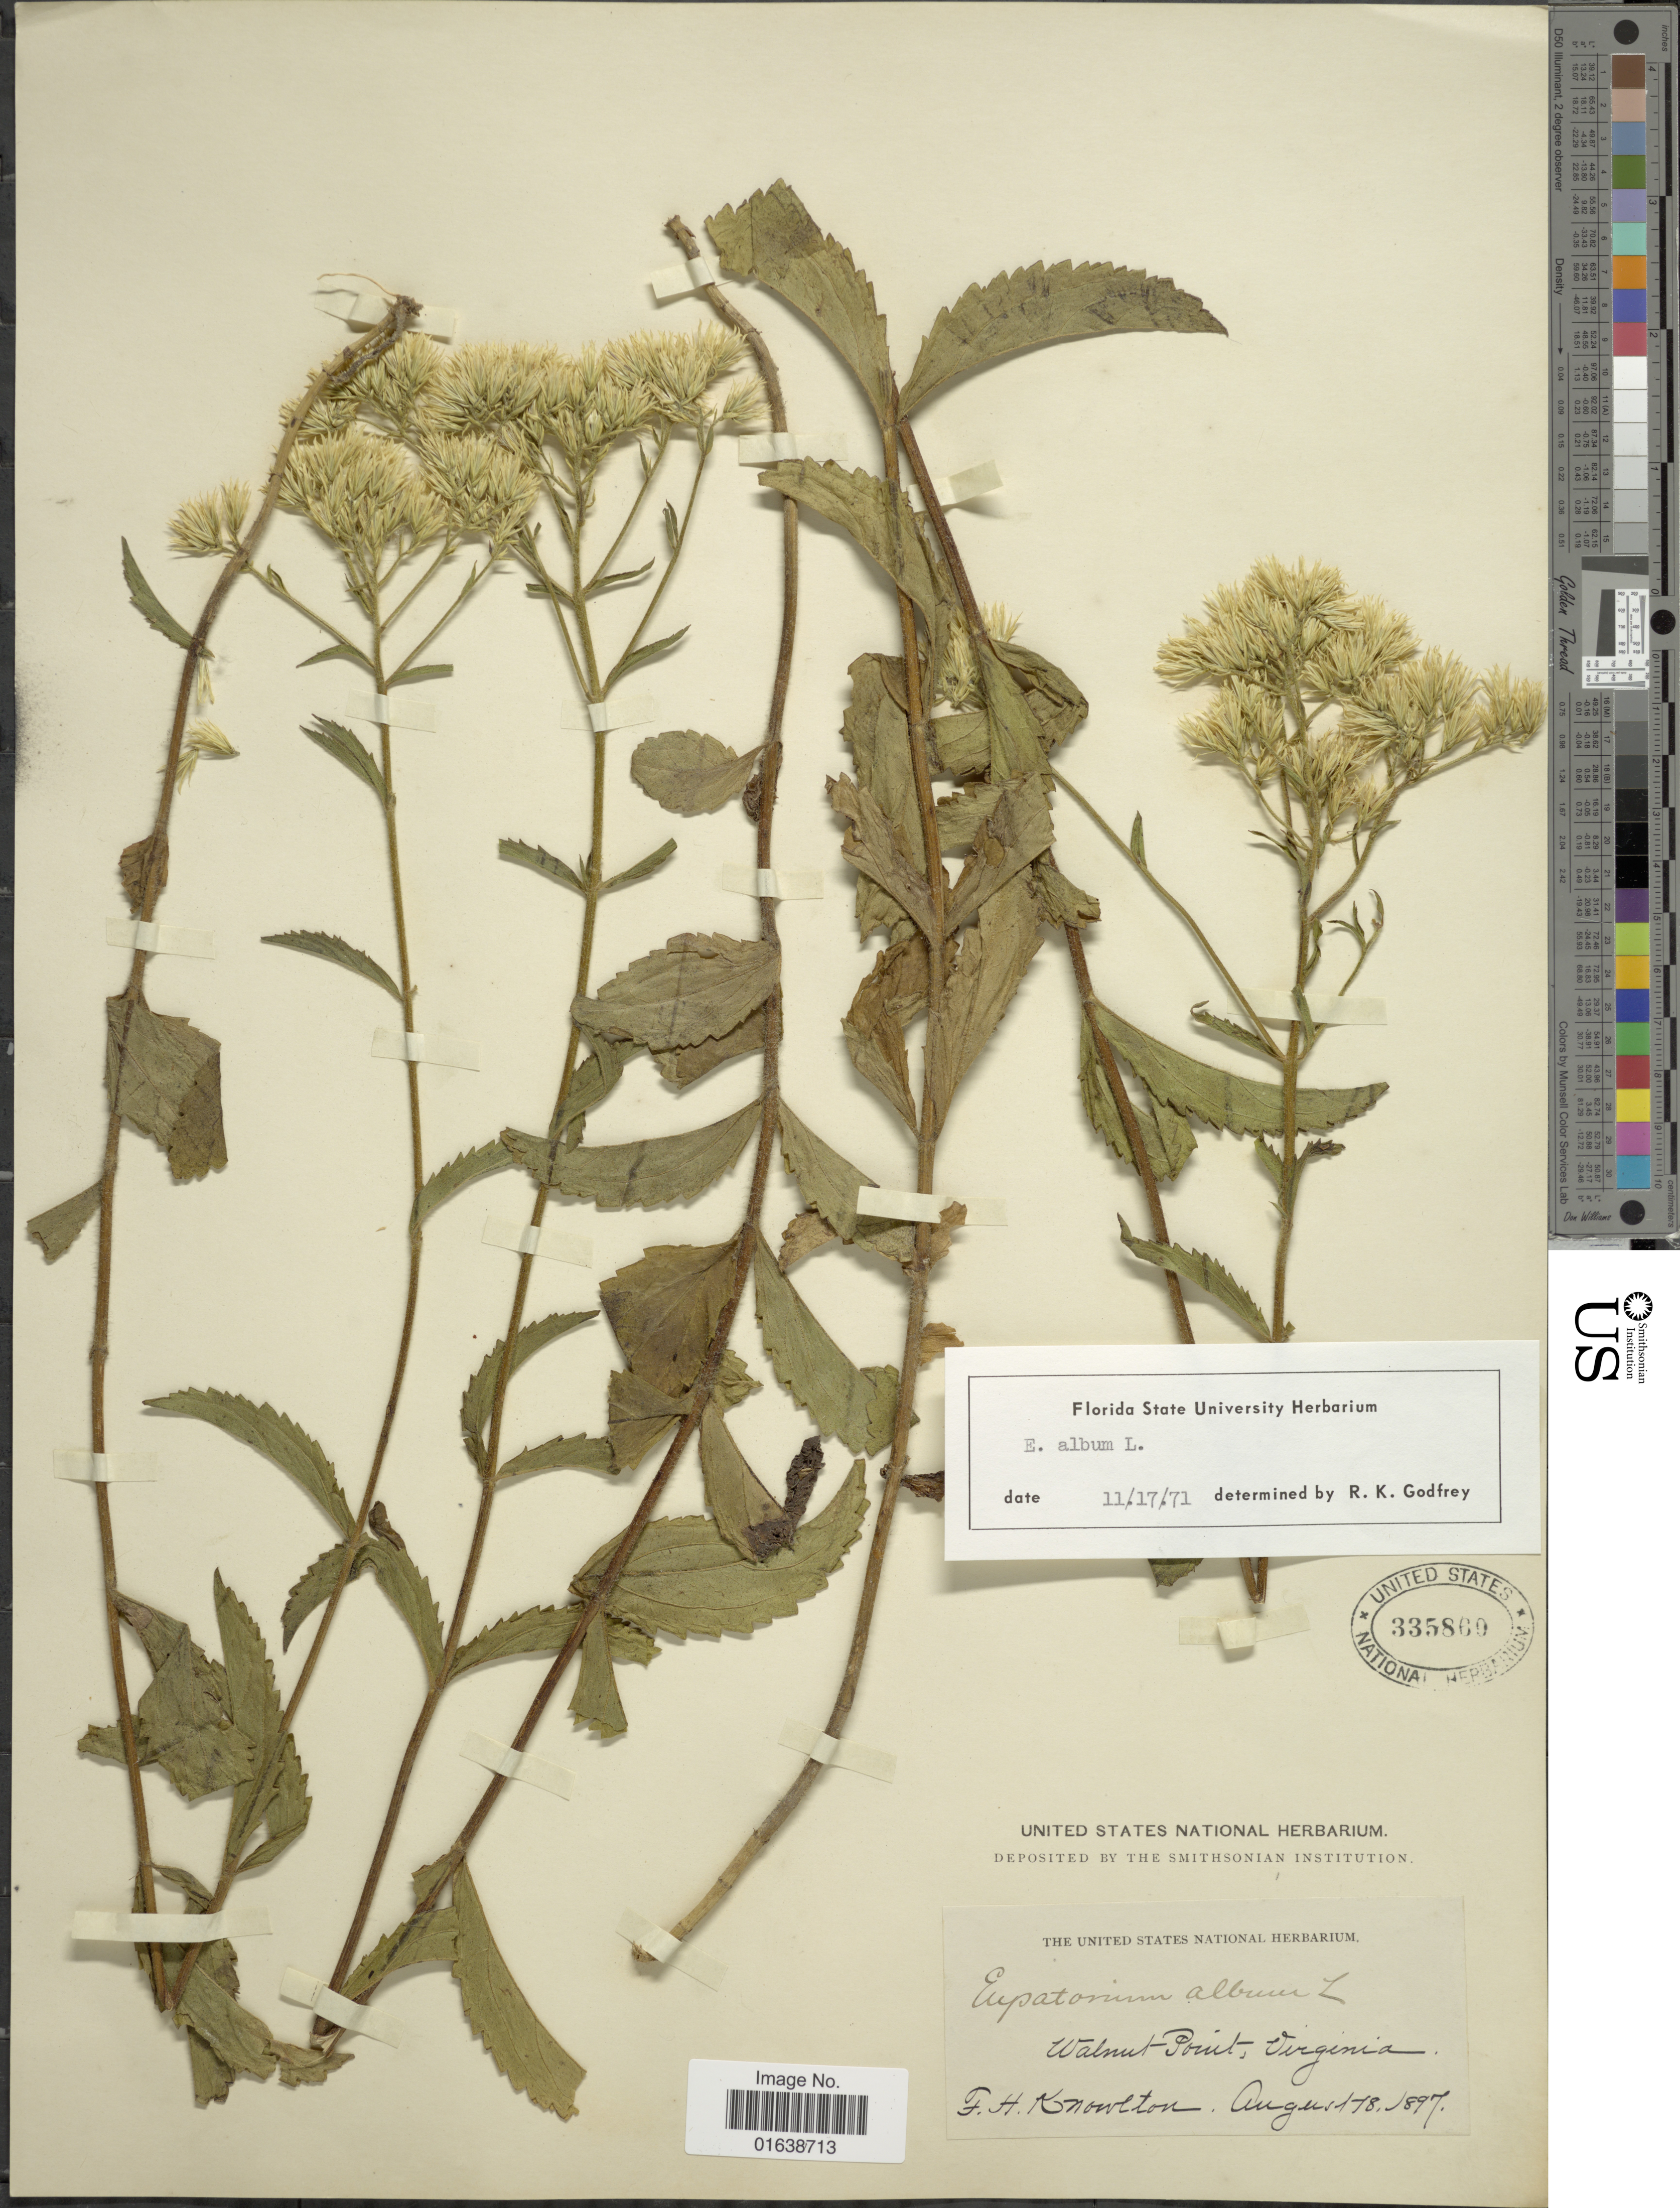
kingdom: Plantae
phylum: Tracheophyta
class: Magnoliopsida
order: Asterales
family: Asteraceae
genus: Eupatorium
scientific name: Eupatorium album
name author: L.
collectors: F. H. Knowlton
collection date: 1897-08-18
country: United States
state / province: Virginia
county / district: Northumberland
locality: Walnut Poin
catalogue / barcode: US 335860